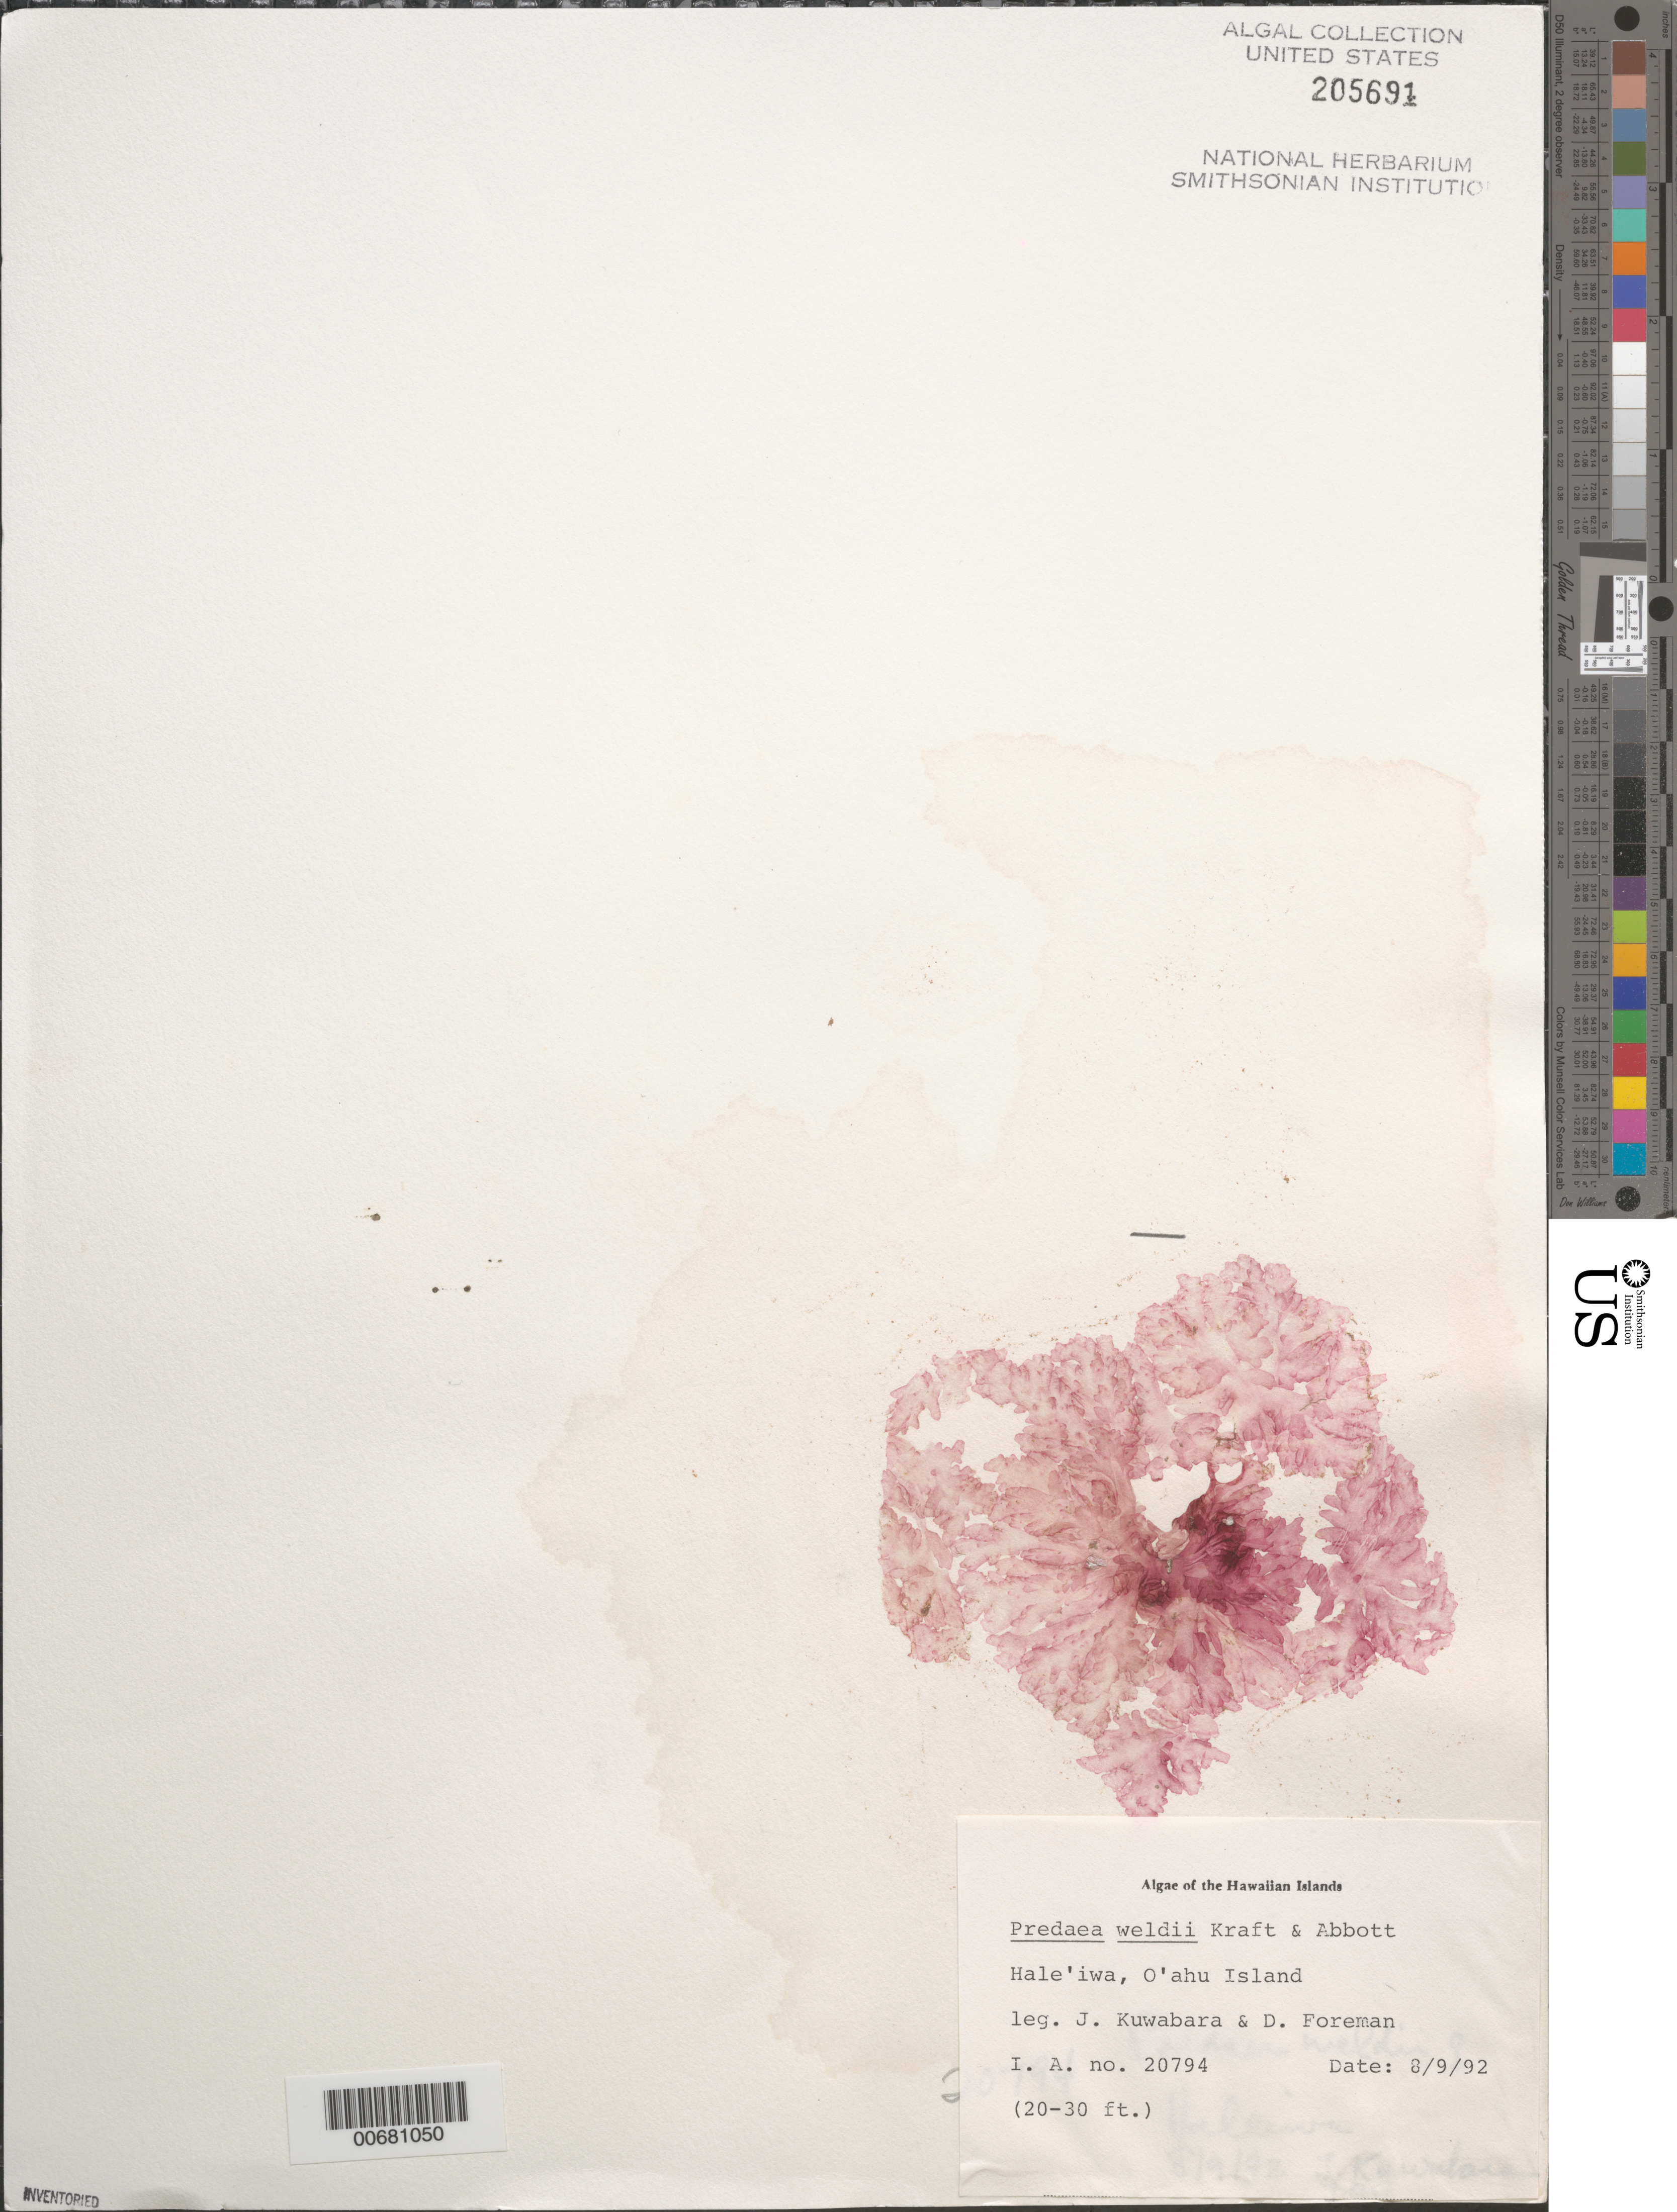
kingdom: Plantae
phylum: Rhodophyta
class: Florideophyceae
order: Nemastomatales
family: Nemastomataceae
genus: Predaea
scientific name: Predaea weldii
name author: G.T.Kraft & I.A. Abbott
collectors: J. Kuwabara & D. Foreman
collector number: IAA 20794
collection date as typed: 09 Aug 1992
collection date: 1992-08-09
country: United States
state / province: Hawaii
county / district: Honolulu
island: Oahu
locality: Hale'iwa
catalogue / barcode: US 205691